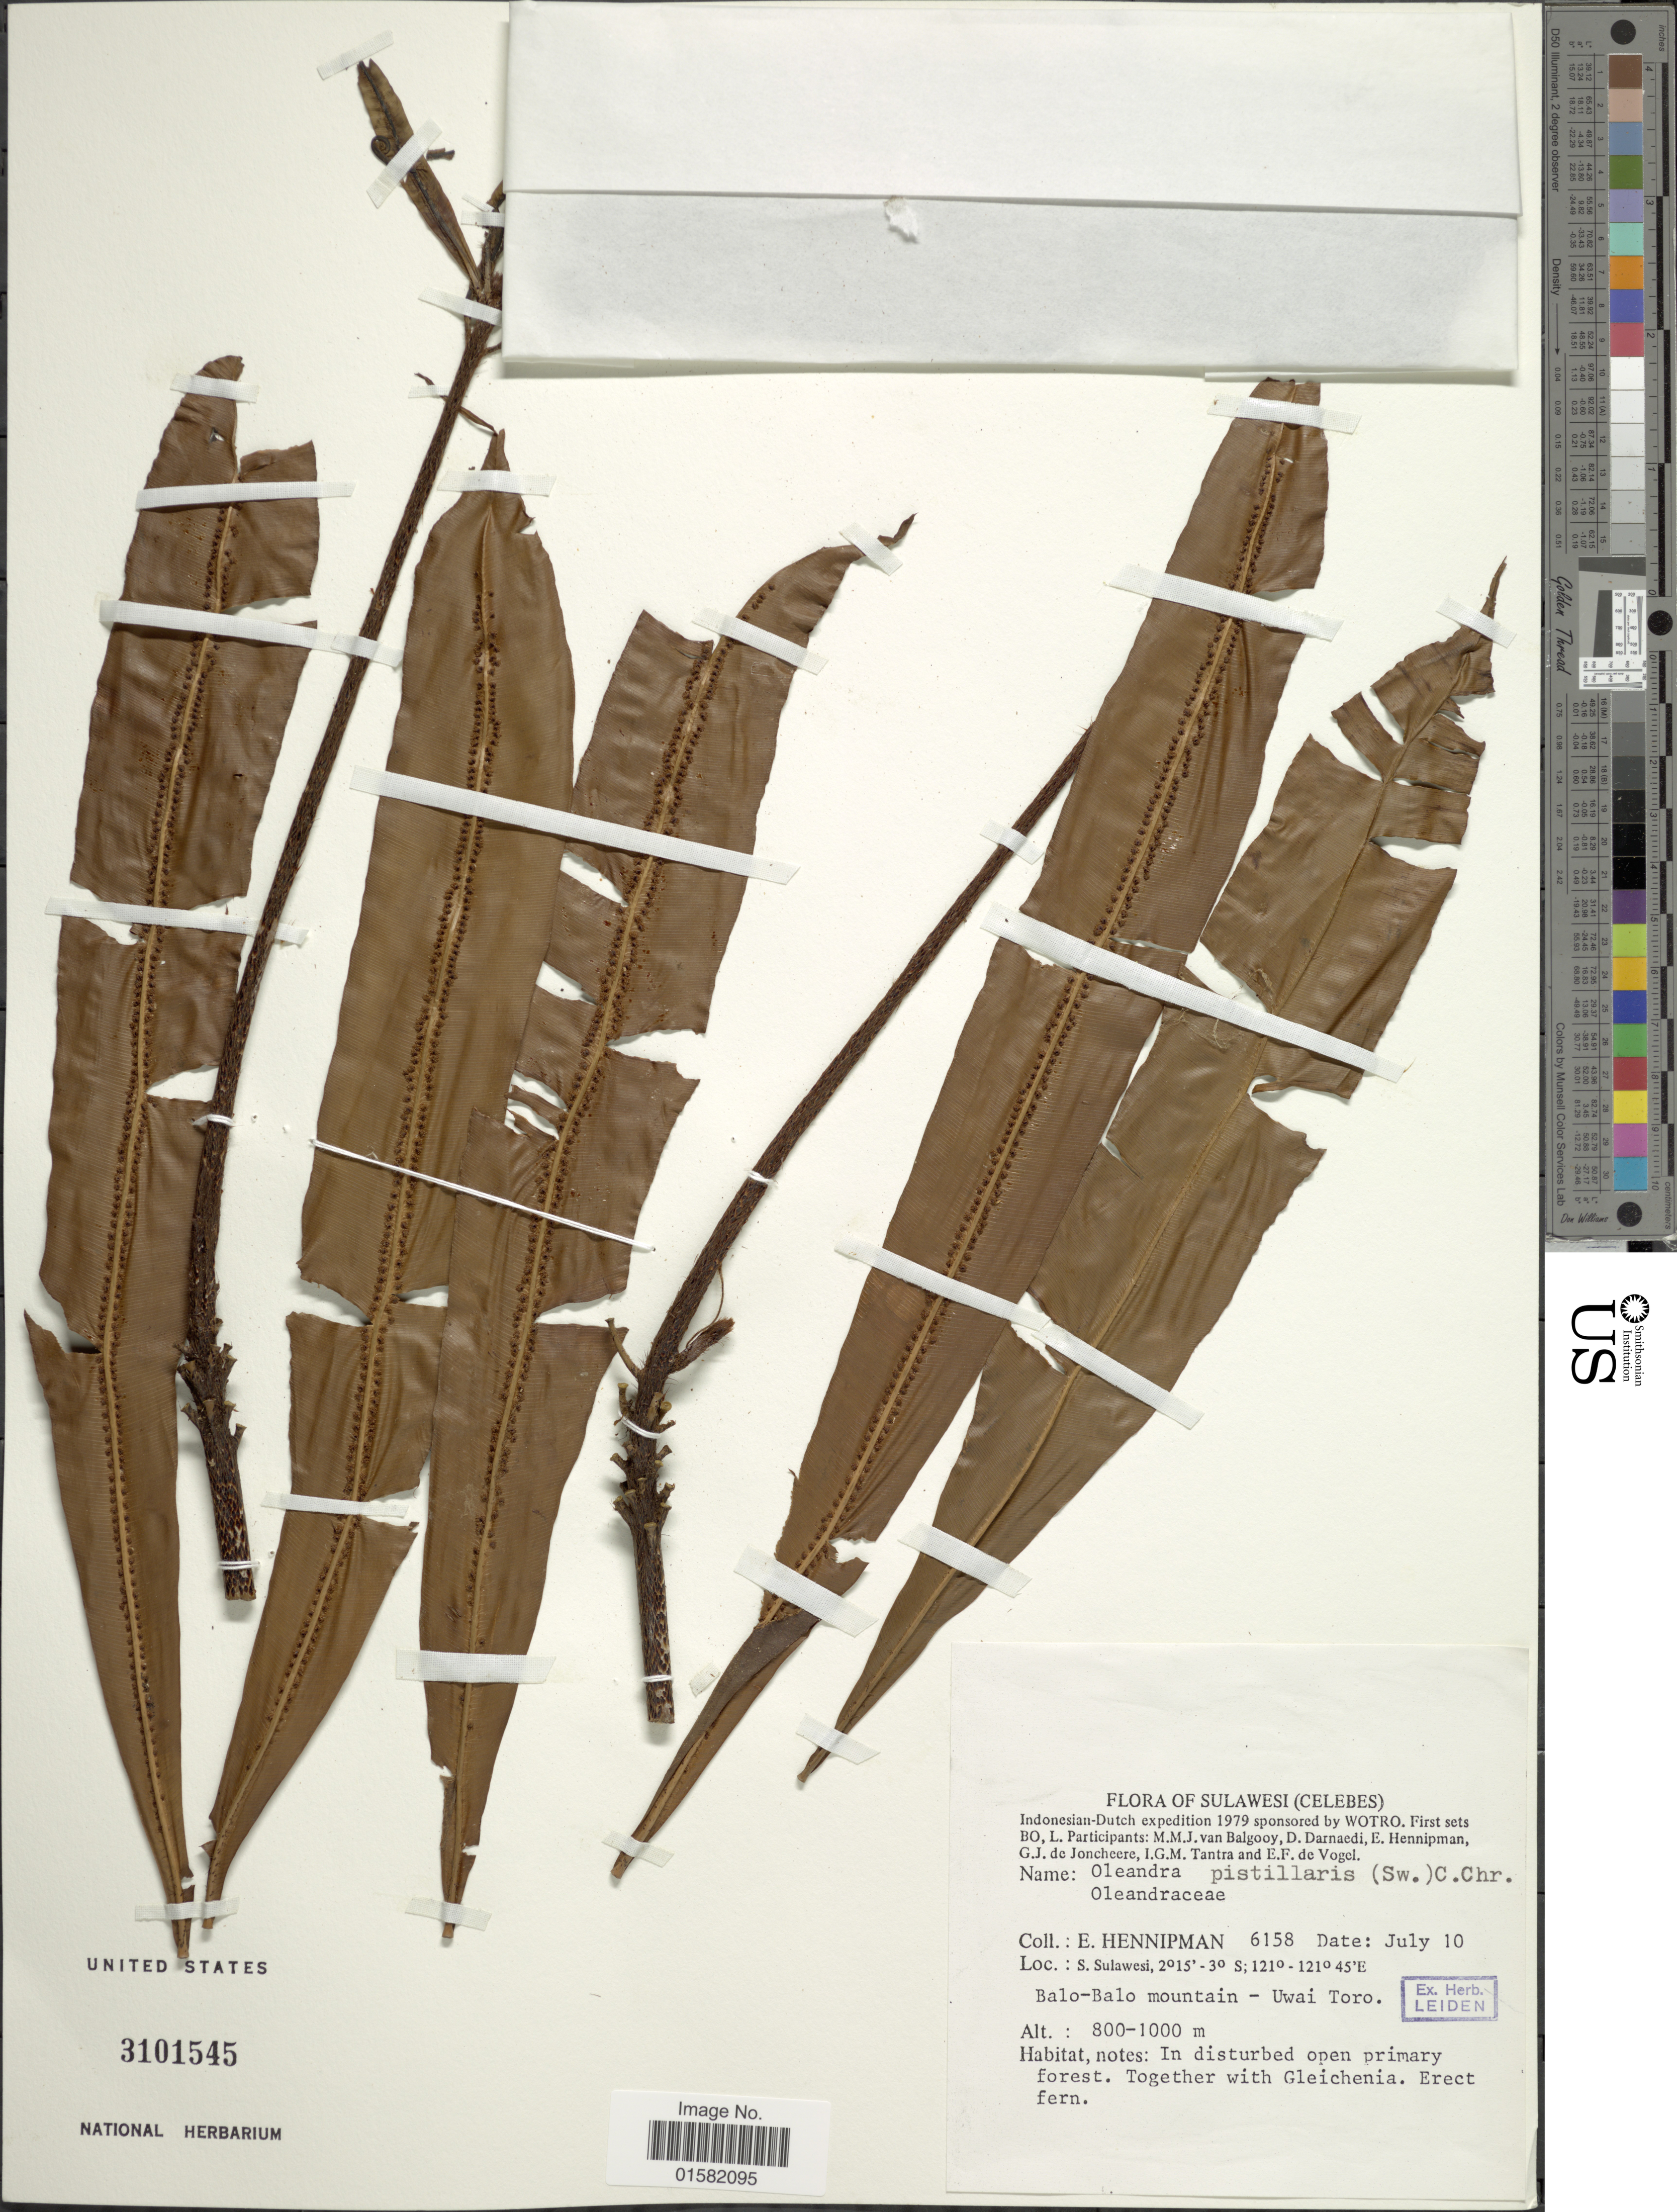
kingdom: Plantae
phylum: Tracheophyta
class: Polypodiopsida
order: Polypodiales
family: Oleandraceae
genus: Oleandra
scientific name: Oleandra pistillaris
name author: (Sw.) C. Chr.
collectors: E. Hennipman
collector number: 6158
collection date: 1979-07-10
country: Indonesia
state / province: Sulawesi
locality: Sulawesi (Celebes), Balo-Balo mountain-Uwau Toro.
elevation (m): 800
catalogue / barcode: US 3101545